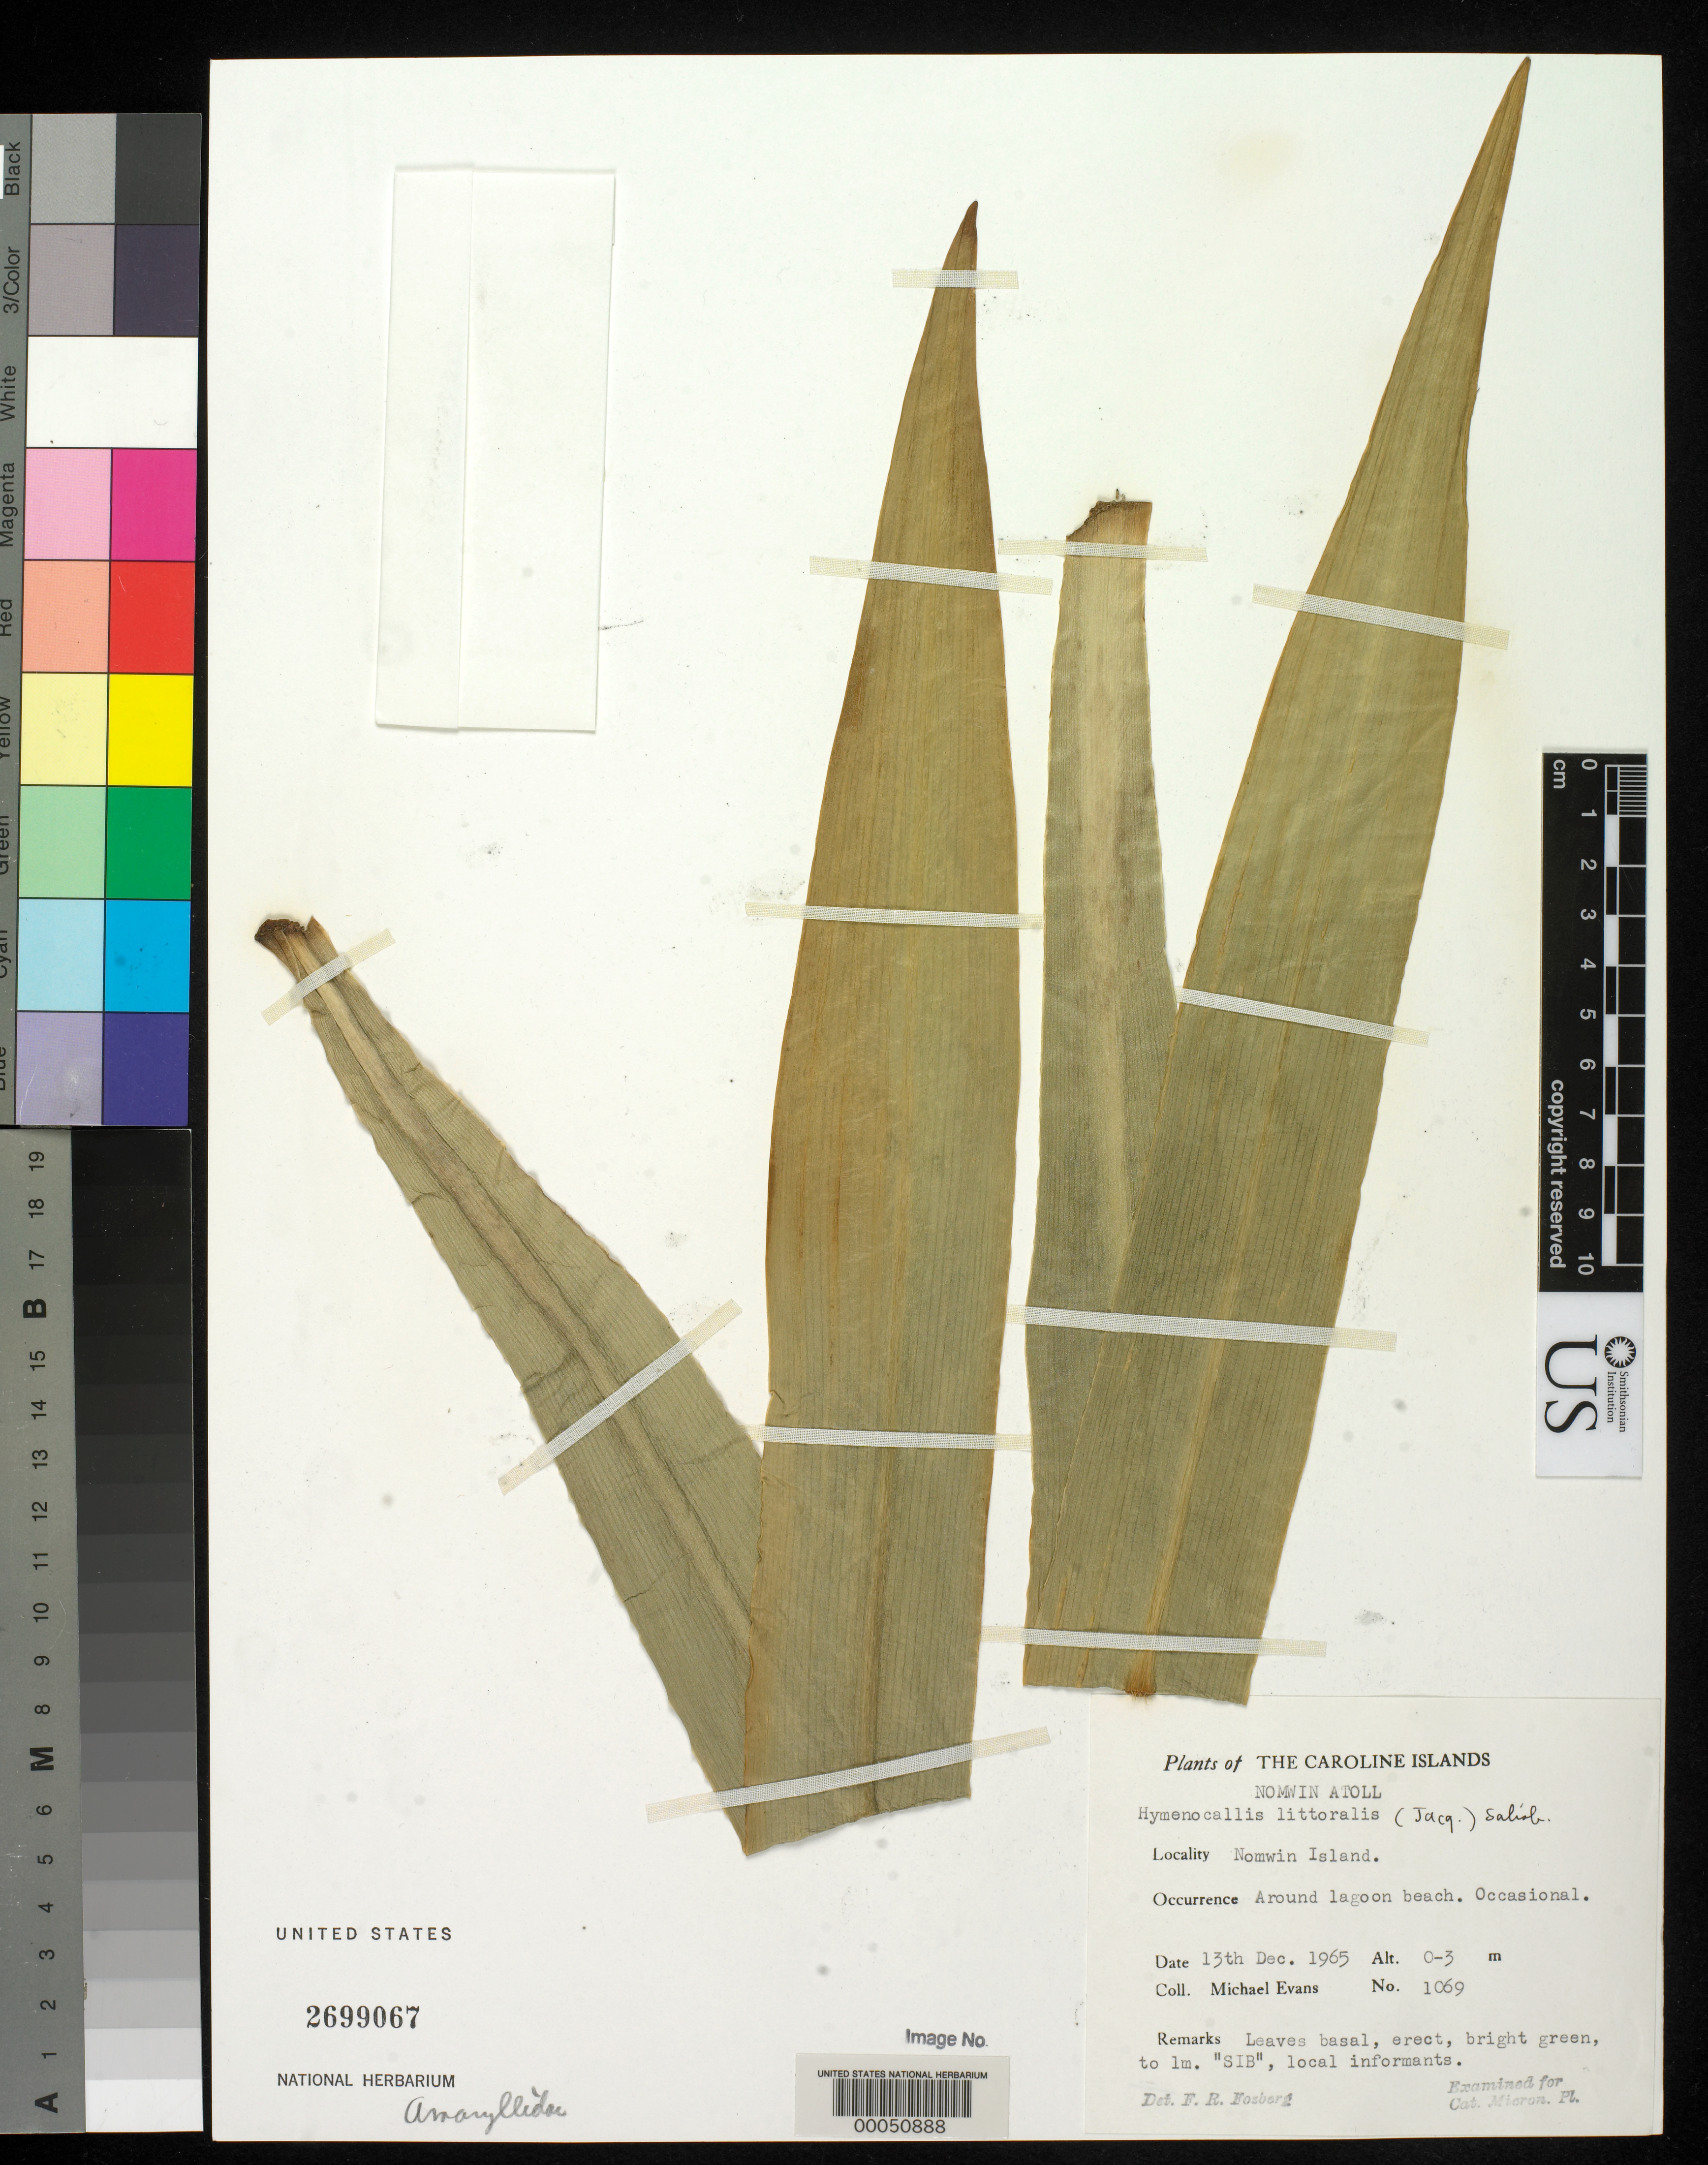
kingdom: Plantae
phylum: Tracheophyta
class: Liliopsida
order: Asparagales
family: Amaryllidaceae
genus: Hymenocallis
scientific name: Hymenocallis littoralis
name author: (Jacq.) Salisb.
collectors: M. Evans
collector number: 1069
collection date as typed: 13 Dec 1965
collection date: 1965-12-13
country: Micronesia, Federated States of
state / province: Truk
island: Nomwin Atoll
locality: Nomwin Islet, around lagoon beach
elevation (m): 0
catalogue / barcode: US 2699067